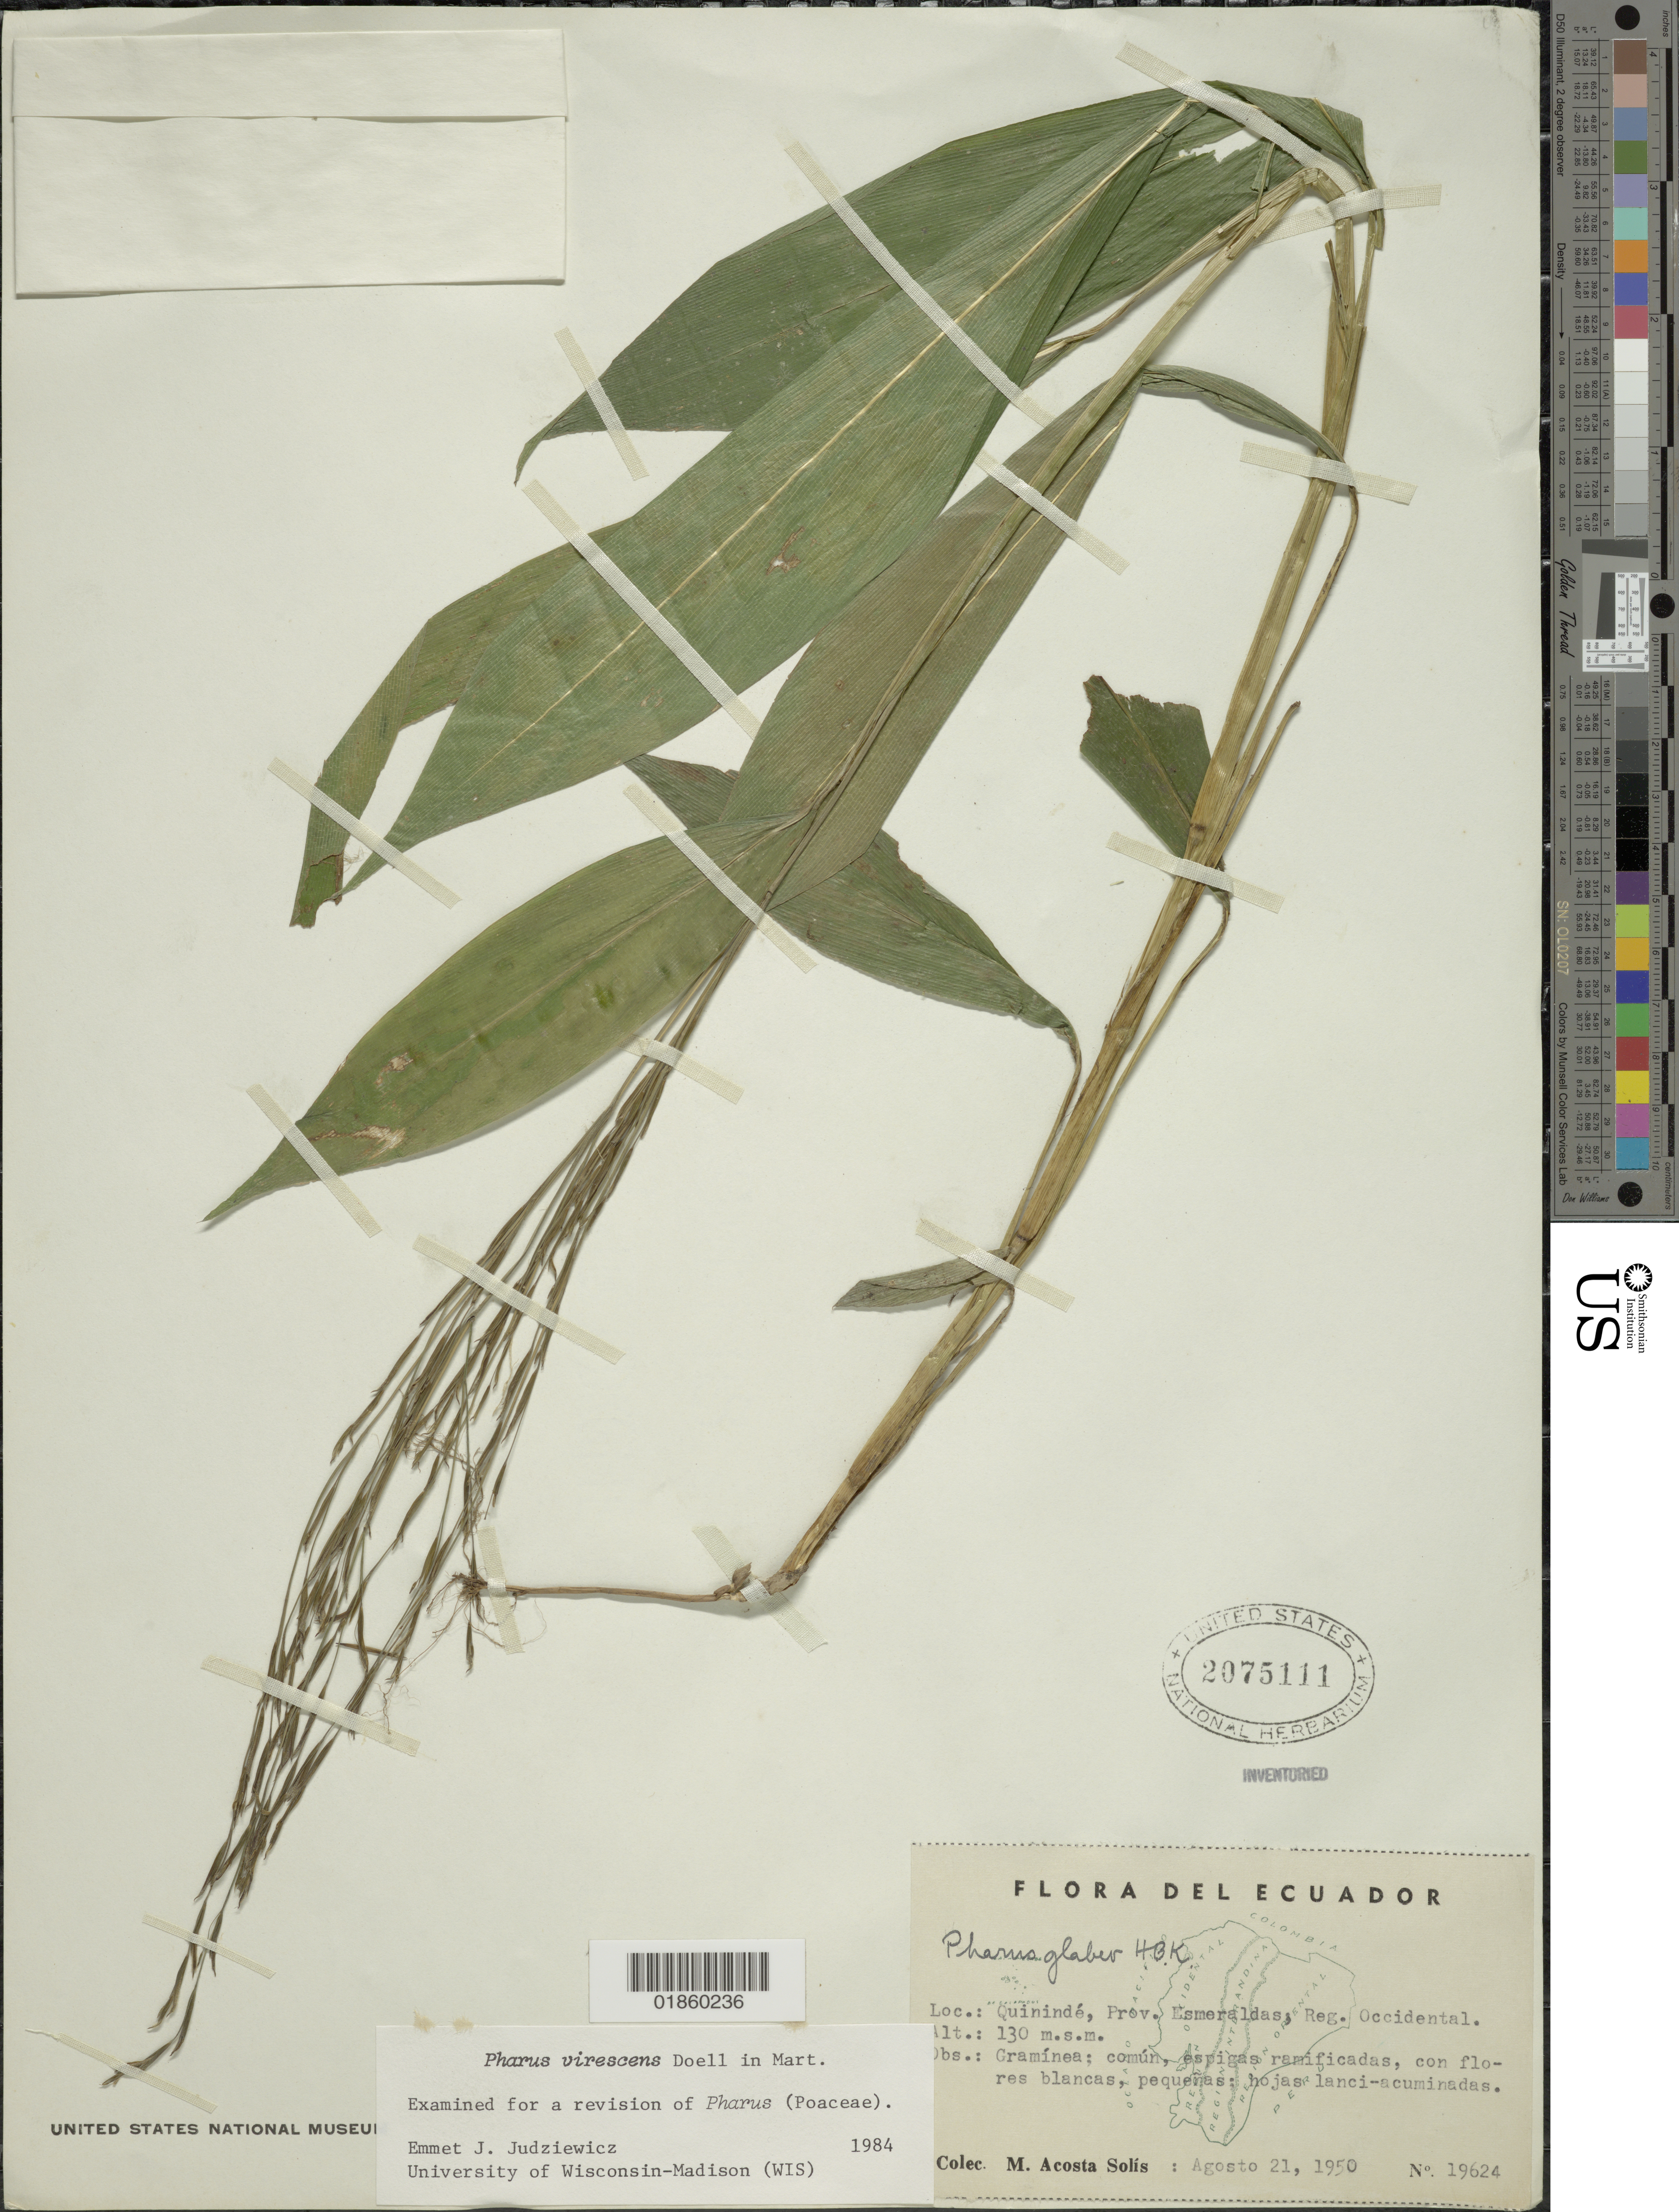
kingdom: Plantae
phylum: Tracheophyta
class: Liliopsida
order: Poales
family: Poaceae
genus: Pharus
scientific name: Pharus virescens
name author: Döll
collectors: M. Acosta Solis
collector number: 19624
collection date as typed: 21 Aug 1950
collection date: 1950-08-21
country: Ecuador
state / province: Esmeraldas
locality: Occidental, Quininde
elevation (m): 130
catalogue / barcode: US 2075111